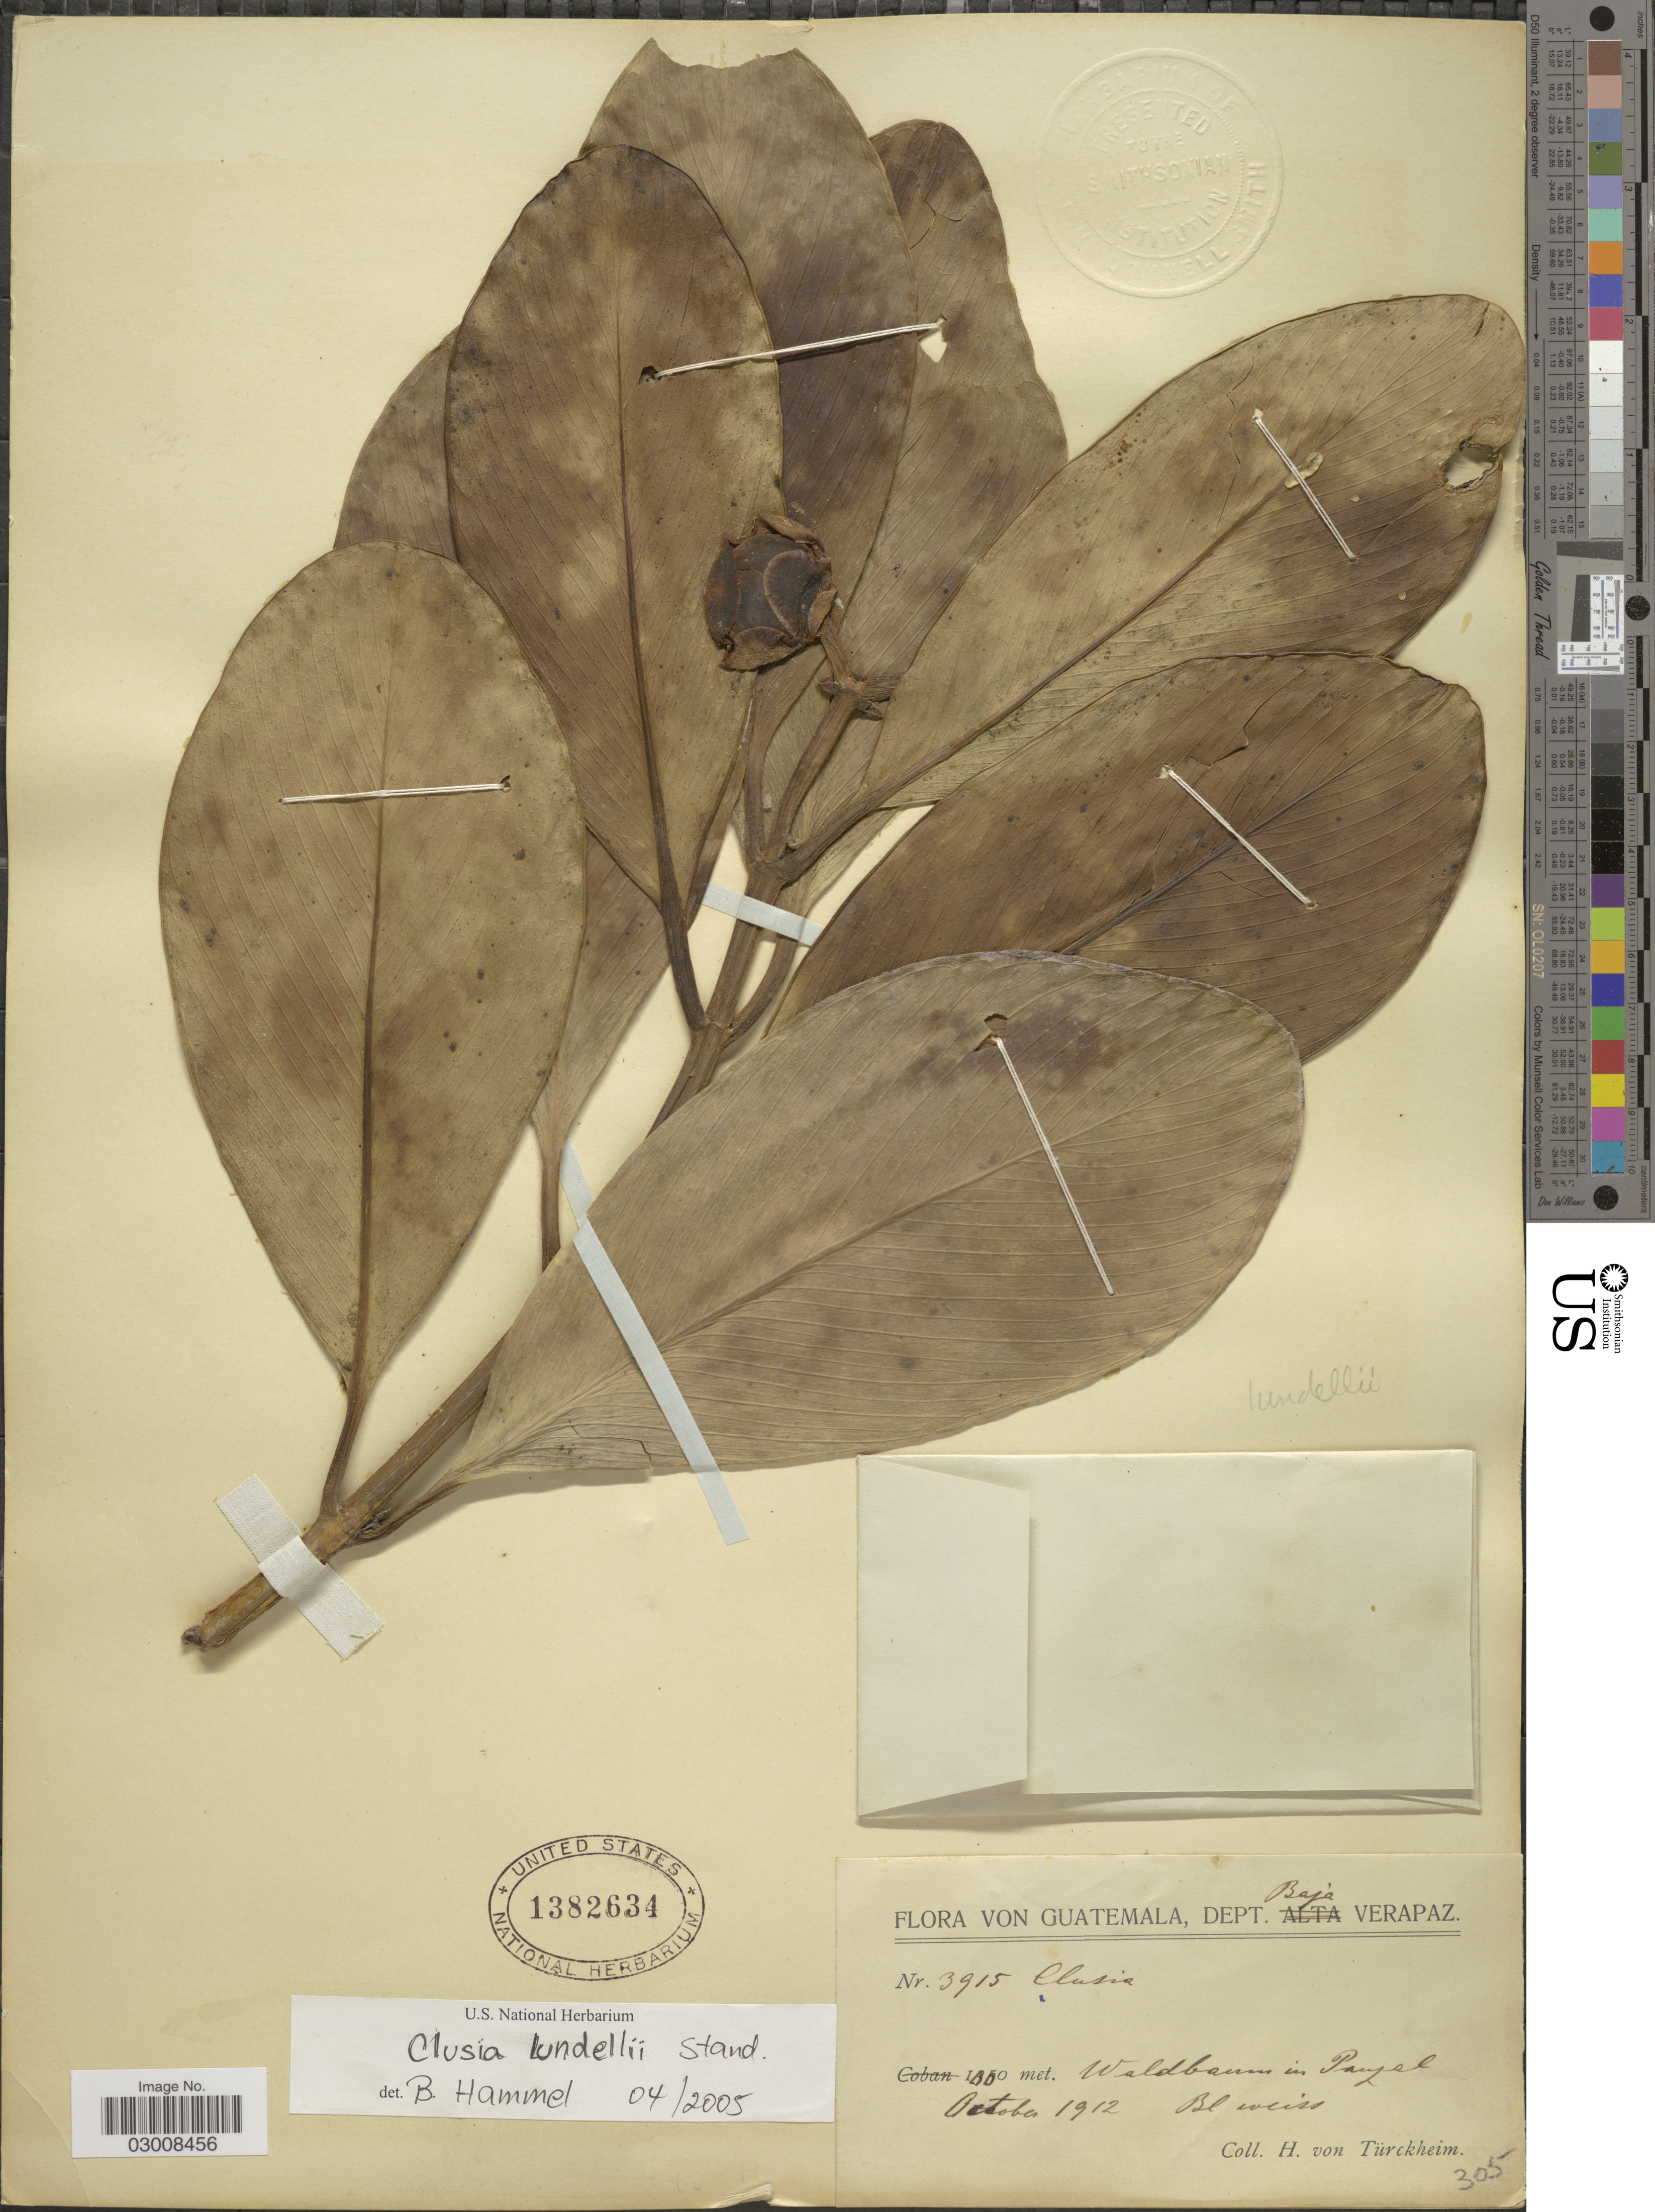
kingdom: Plantae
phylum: Tracheophyta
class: Magnoliopsida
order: Malpighiales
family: Clusiaceae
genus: Clusia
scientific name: Clusia lundellii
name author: Standl.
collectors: H. von Türckheim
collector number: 3915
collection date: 1912-10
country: Guatemala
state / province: Baja Verapaz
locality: Dept. Baja Verapaz, Waldbaum in Pauzal.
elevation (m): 1000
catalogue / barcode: US 1382634